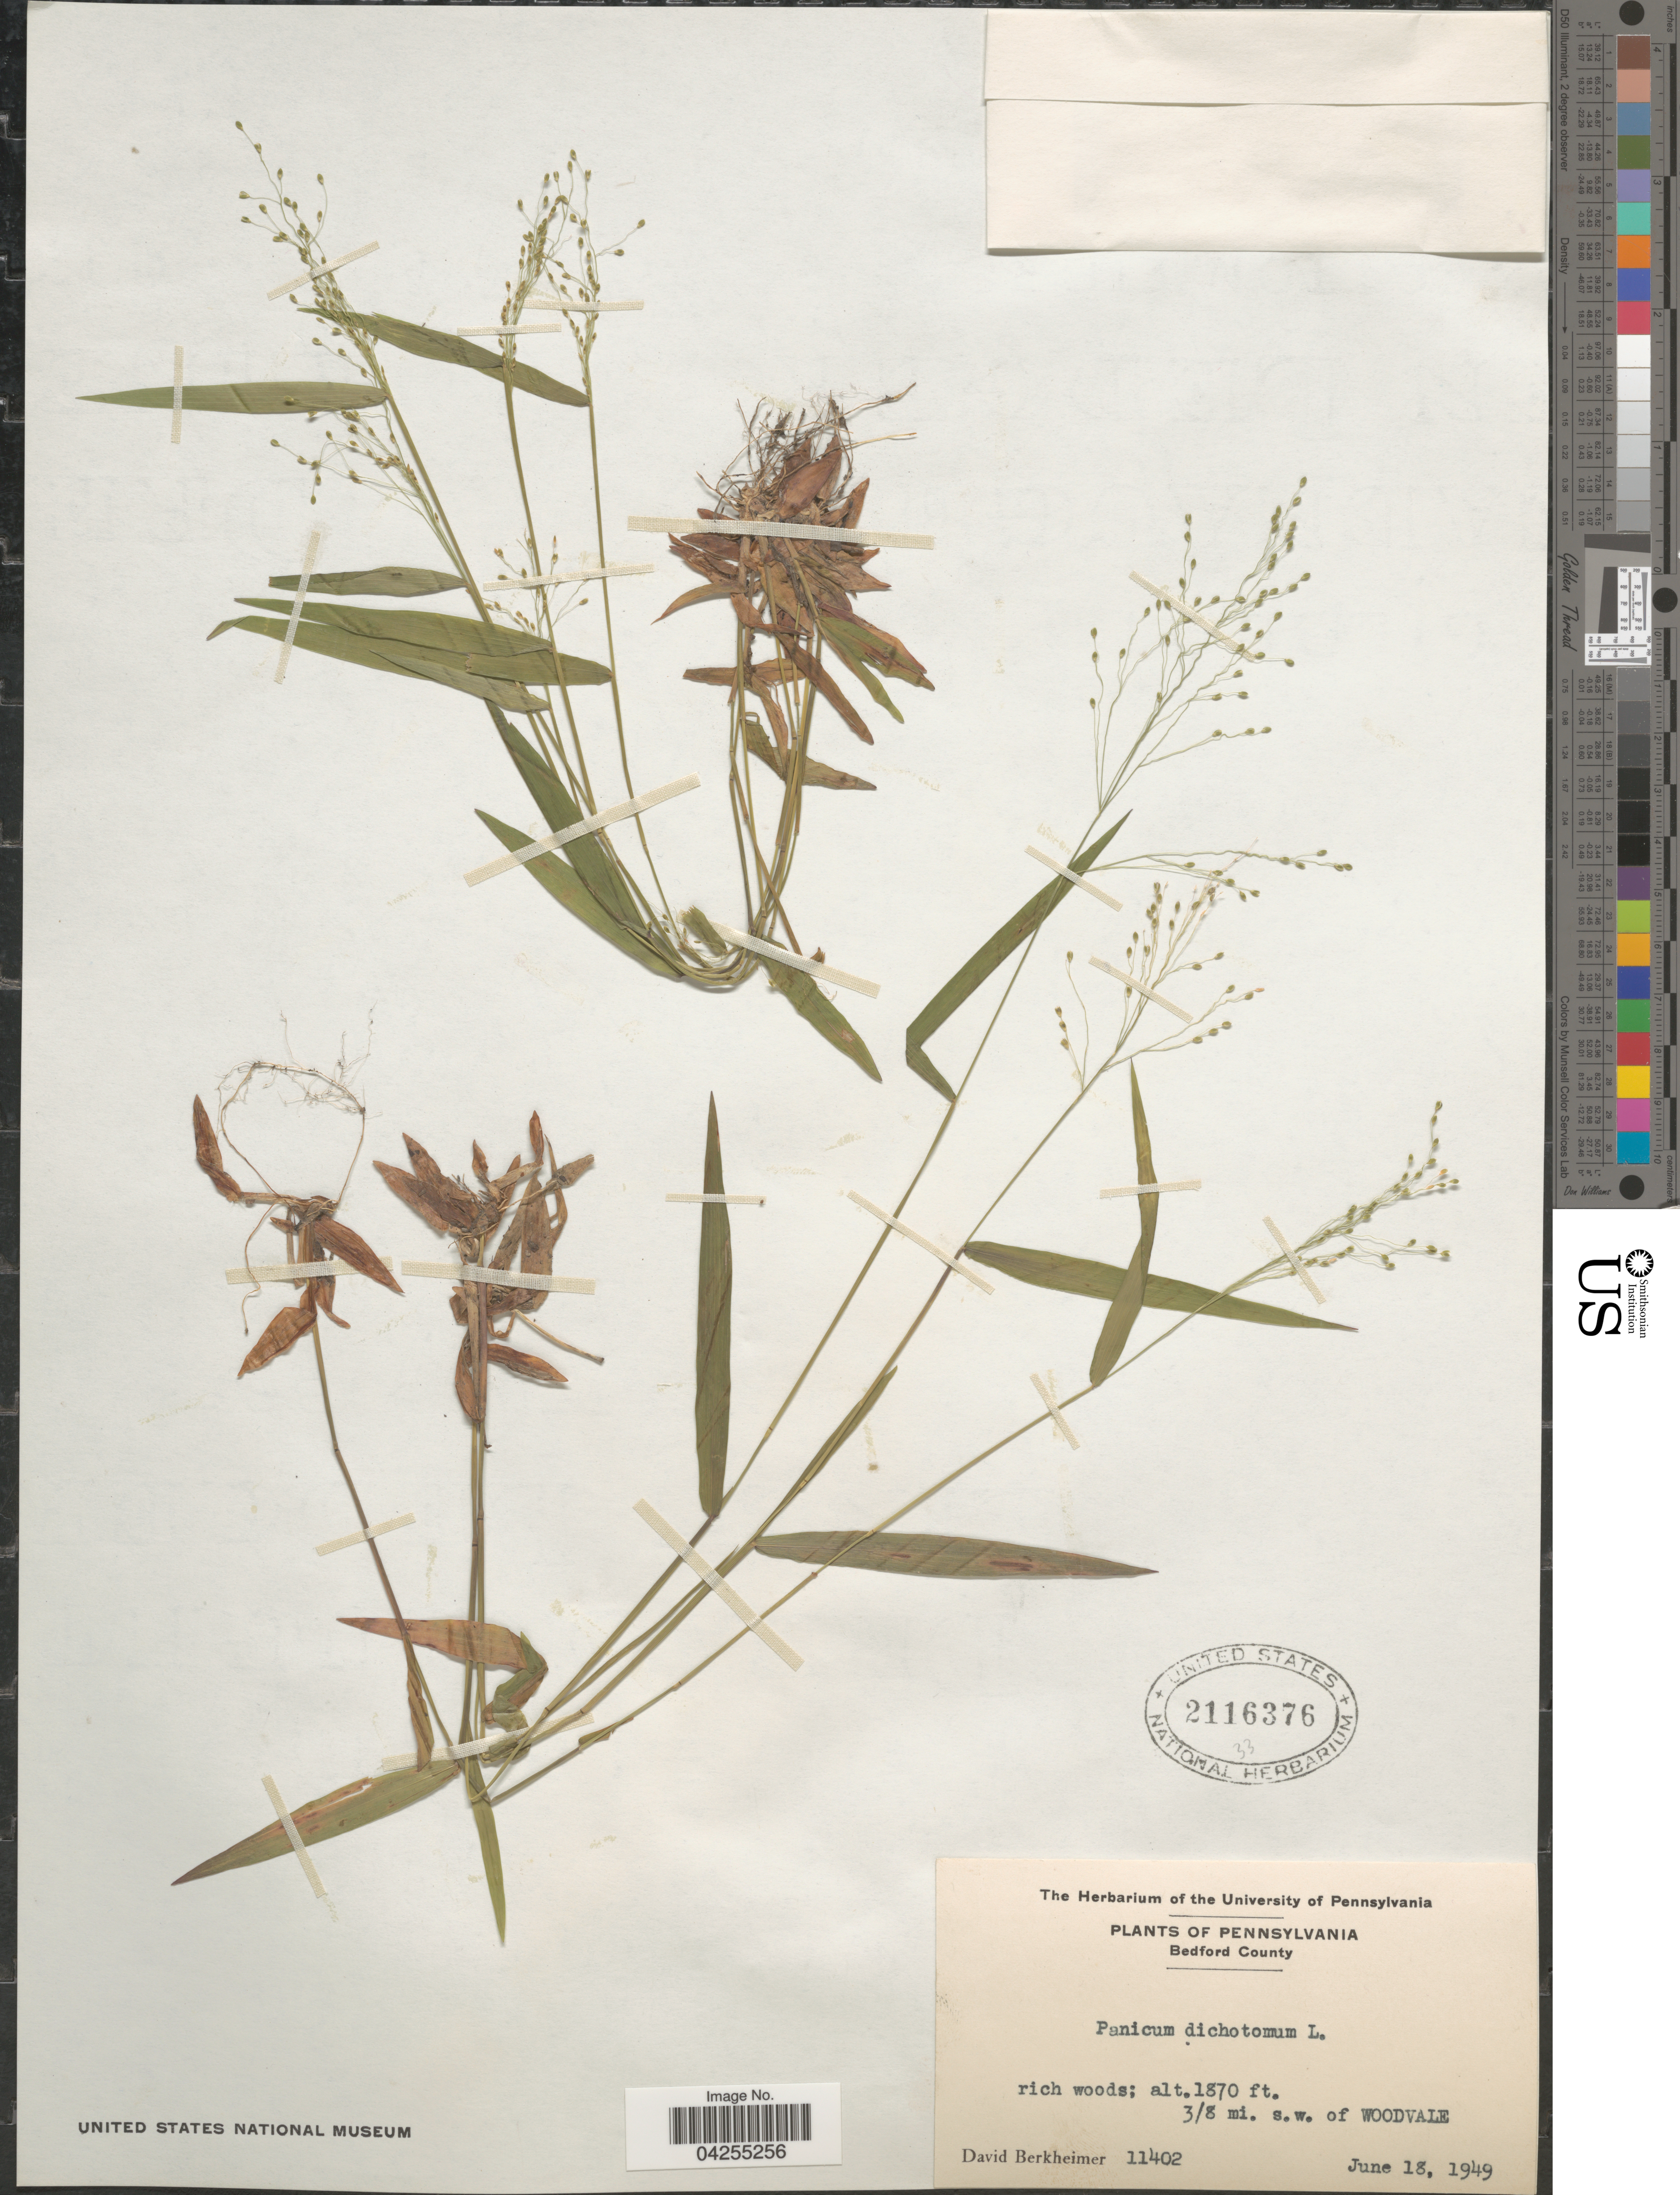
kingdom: Plantae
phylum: Tracheophyta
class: Liliopsida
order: Poales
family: Poaceae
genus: Dichanthelium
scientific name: Dichanthelium dichotomum var. dichotomum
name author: (L.) Gould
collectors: D. Berkheimer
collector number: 11402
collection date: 1949-06-18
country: United States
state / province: Pennsylvania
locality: Bedford County. 3/8 mi. s.w. of Woodvale.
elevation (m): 570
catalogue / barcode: US 2116376